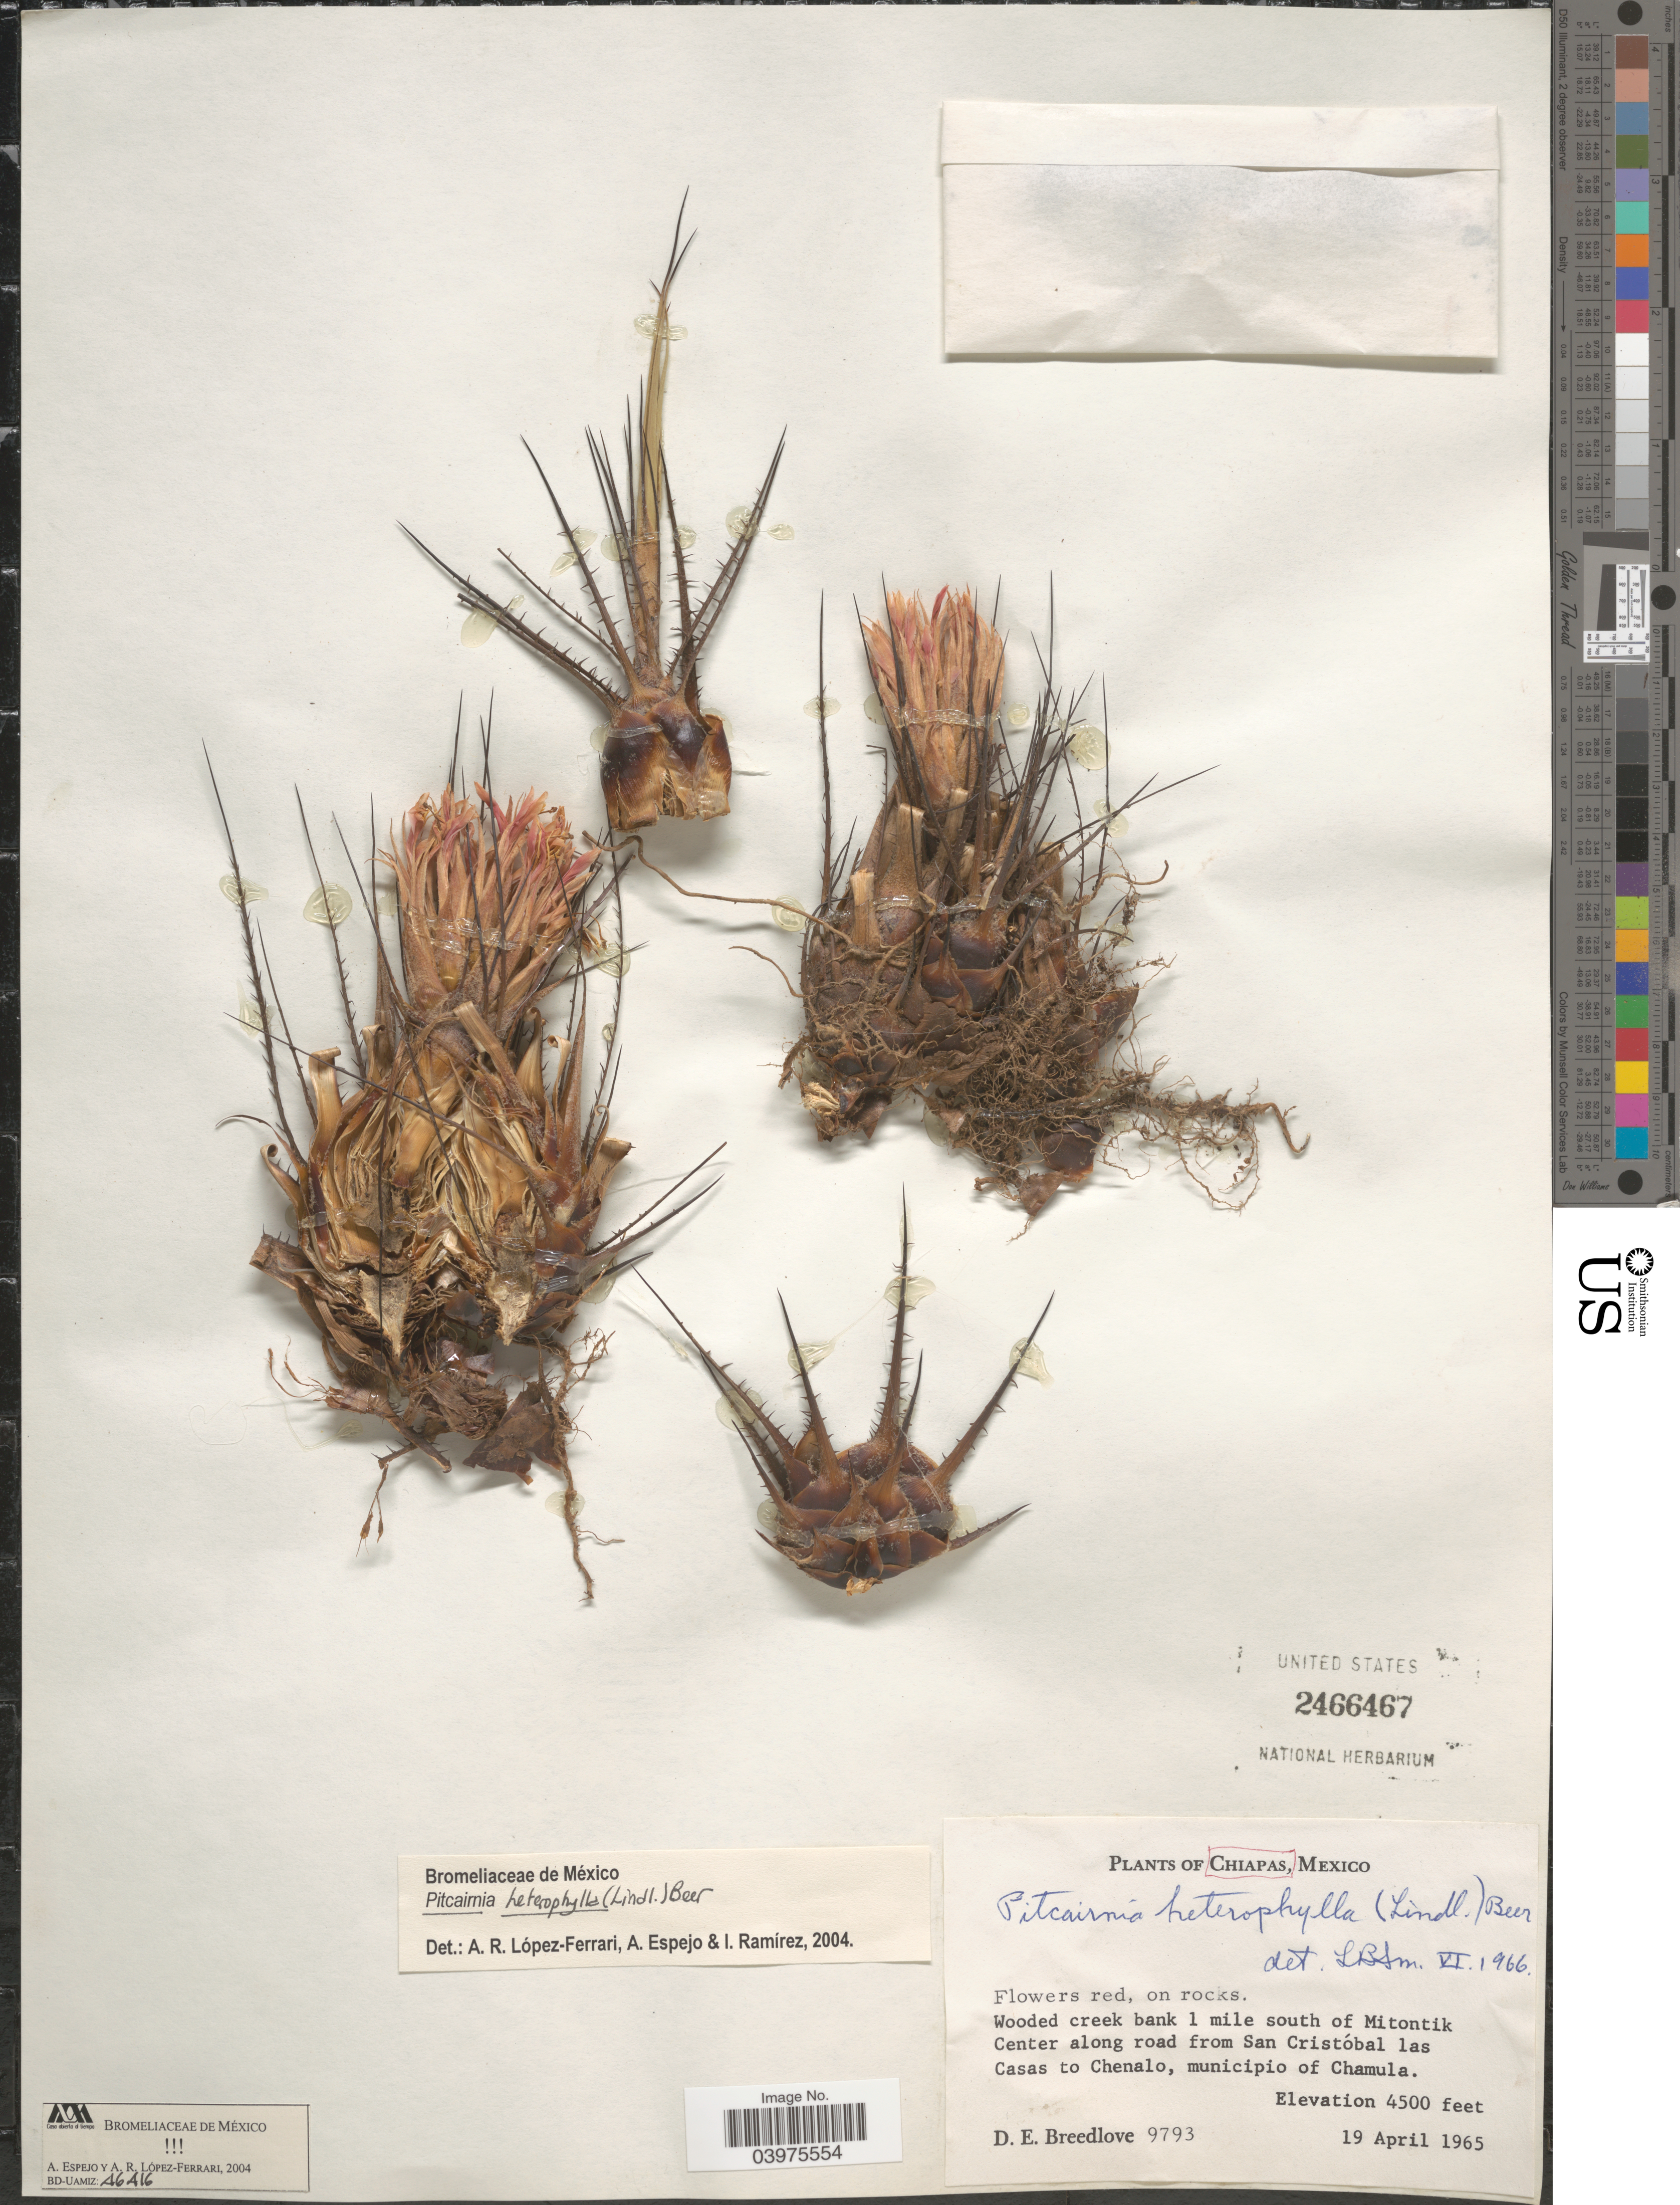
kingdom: Plantae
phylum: Tracheophyta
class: Liliopsida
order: Poales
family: Bromeliaceae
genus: Pitcairnia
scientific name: Pitcairnia heterophylla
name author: (Lindl.) Beer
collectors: D. E. Breedlove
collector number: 9793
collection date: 1965-04-19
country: Mexico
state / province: Chiapas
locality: Wooded creek bank 1 mile south of Mitontik Center along road from San Cristóbal las Casas to Chenalo, municipio of Chamula.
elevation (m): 1372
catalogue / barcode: US 2466467